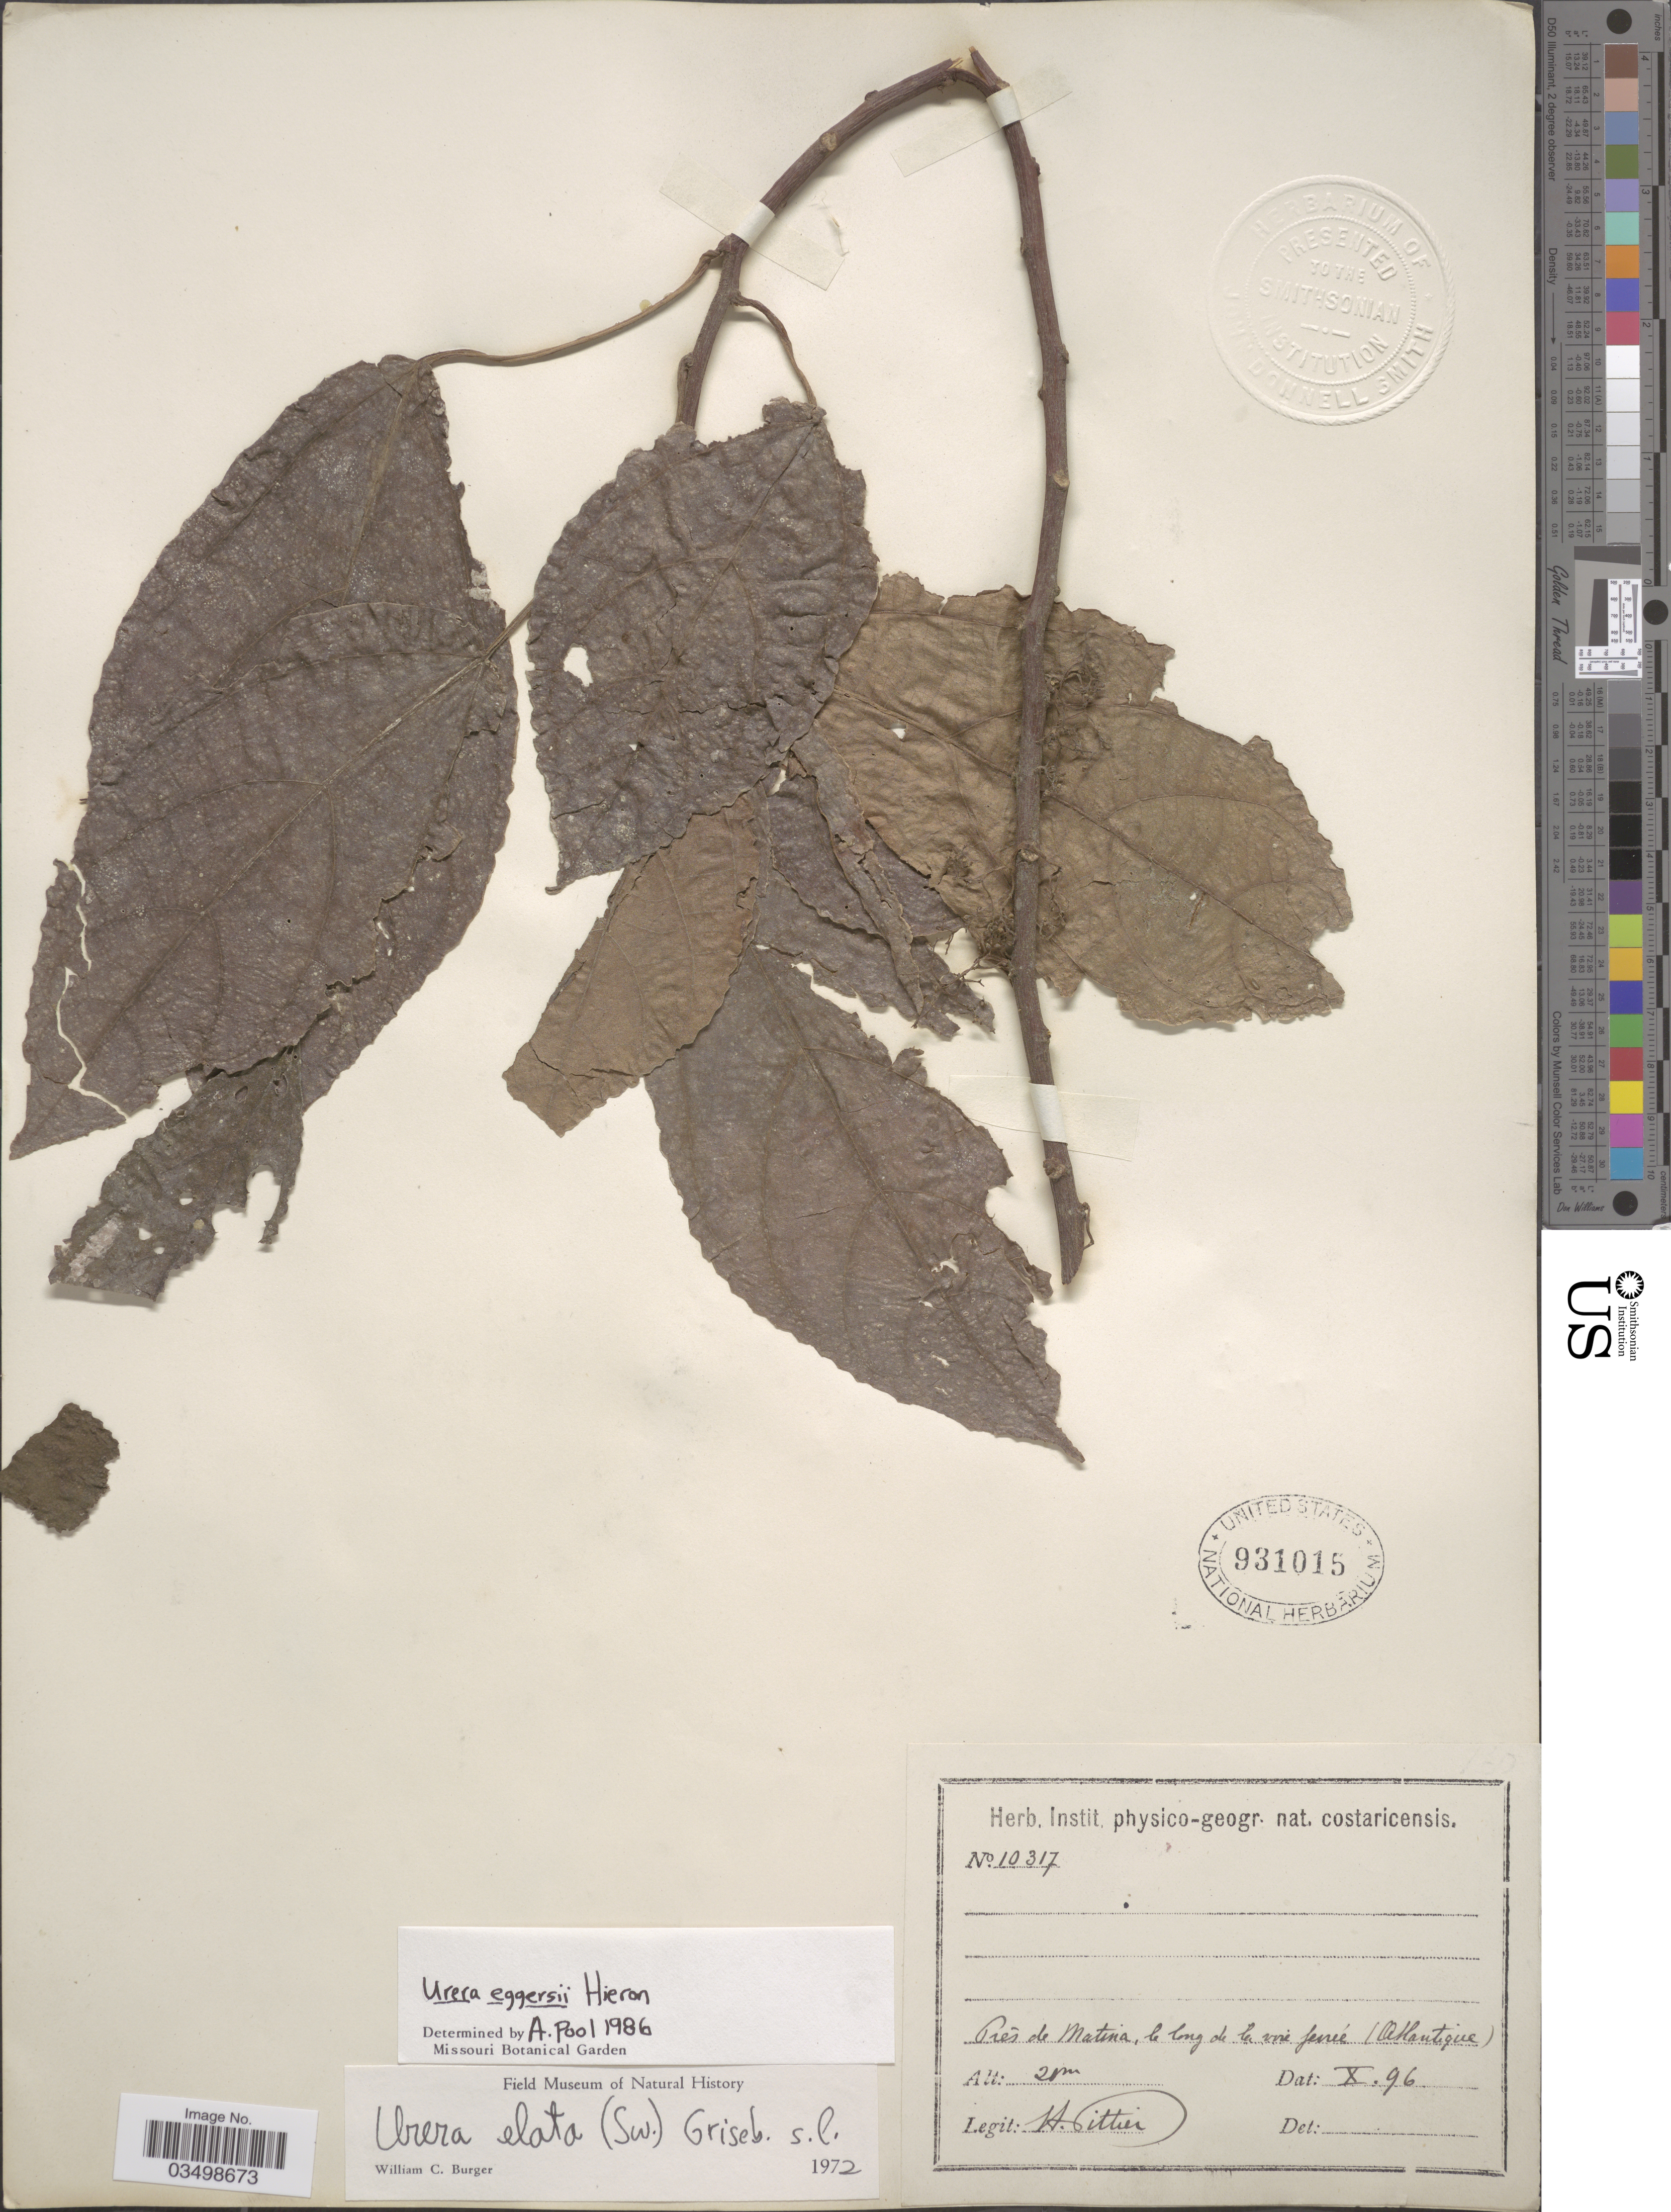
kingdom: Plantae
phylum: Tracheophyta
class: Magnoliopsida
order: Rosales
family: Urticaceae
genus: Urera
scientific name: Urera eggersii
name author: Hieron.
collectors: H. F. Pittier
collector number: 10317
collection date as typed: Transcribed d/m/y: /10/96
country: Costa Rica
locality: Prés de Matina, le long de la voie ferreé (Atlantique).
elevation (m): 20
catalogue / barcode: US 931015